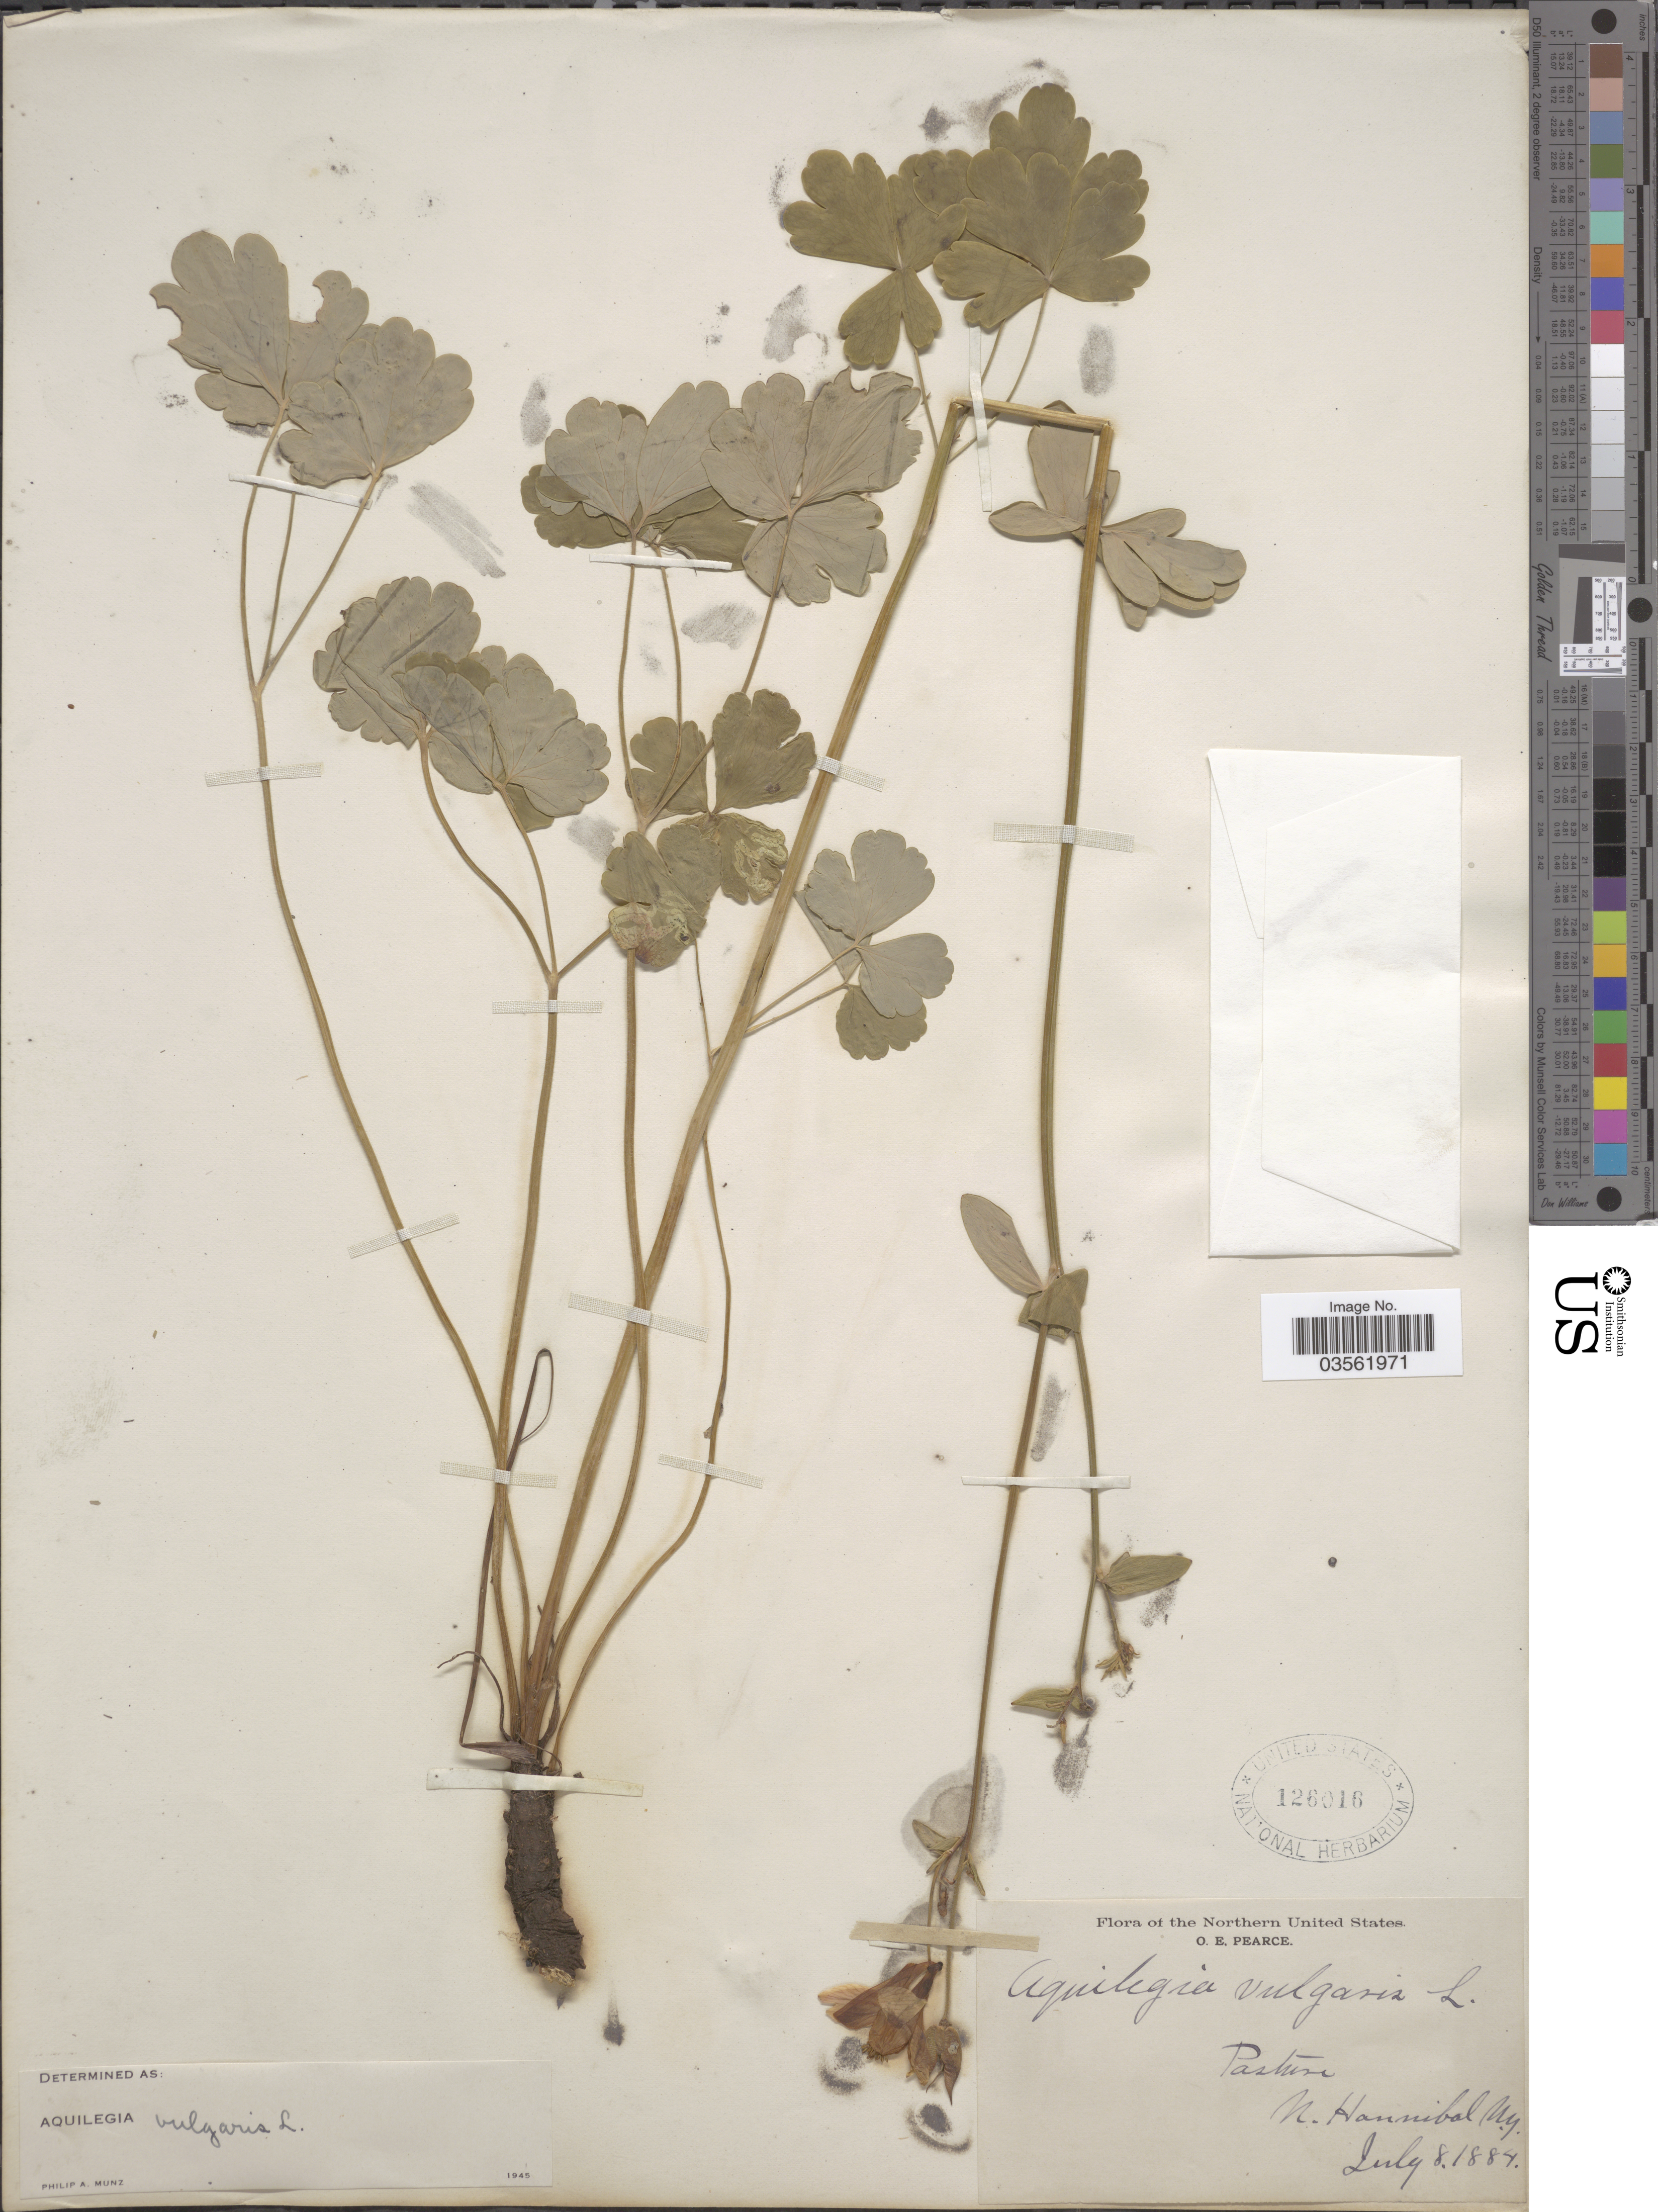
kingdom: Plantae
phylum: Tracheophyta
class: Magnoliopsida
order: Ranunculales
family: Ranunculaceae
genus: Aquilegia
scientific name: Aquilegia vulgaris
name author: L.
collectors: O. E. Pearce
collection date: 1884-07-08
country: United States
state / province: New York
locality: Pasture N. Hannibal.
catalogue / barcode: US 126016